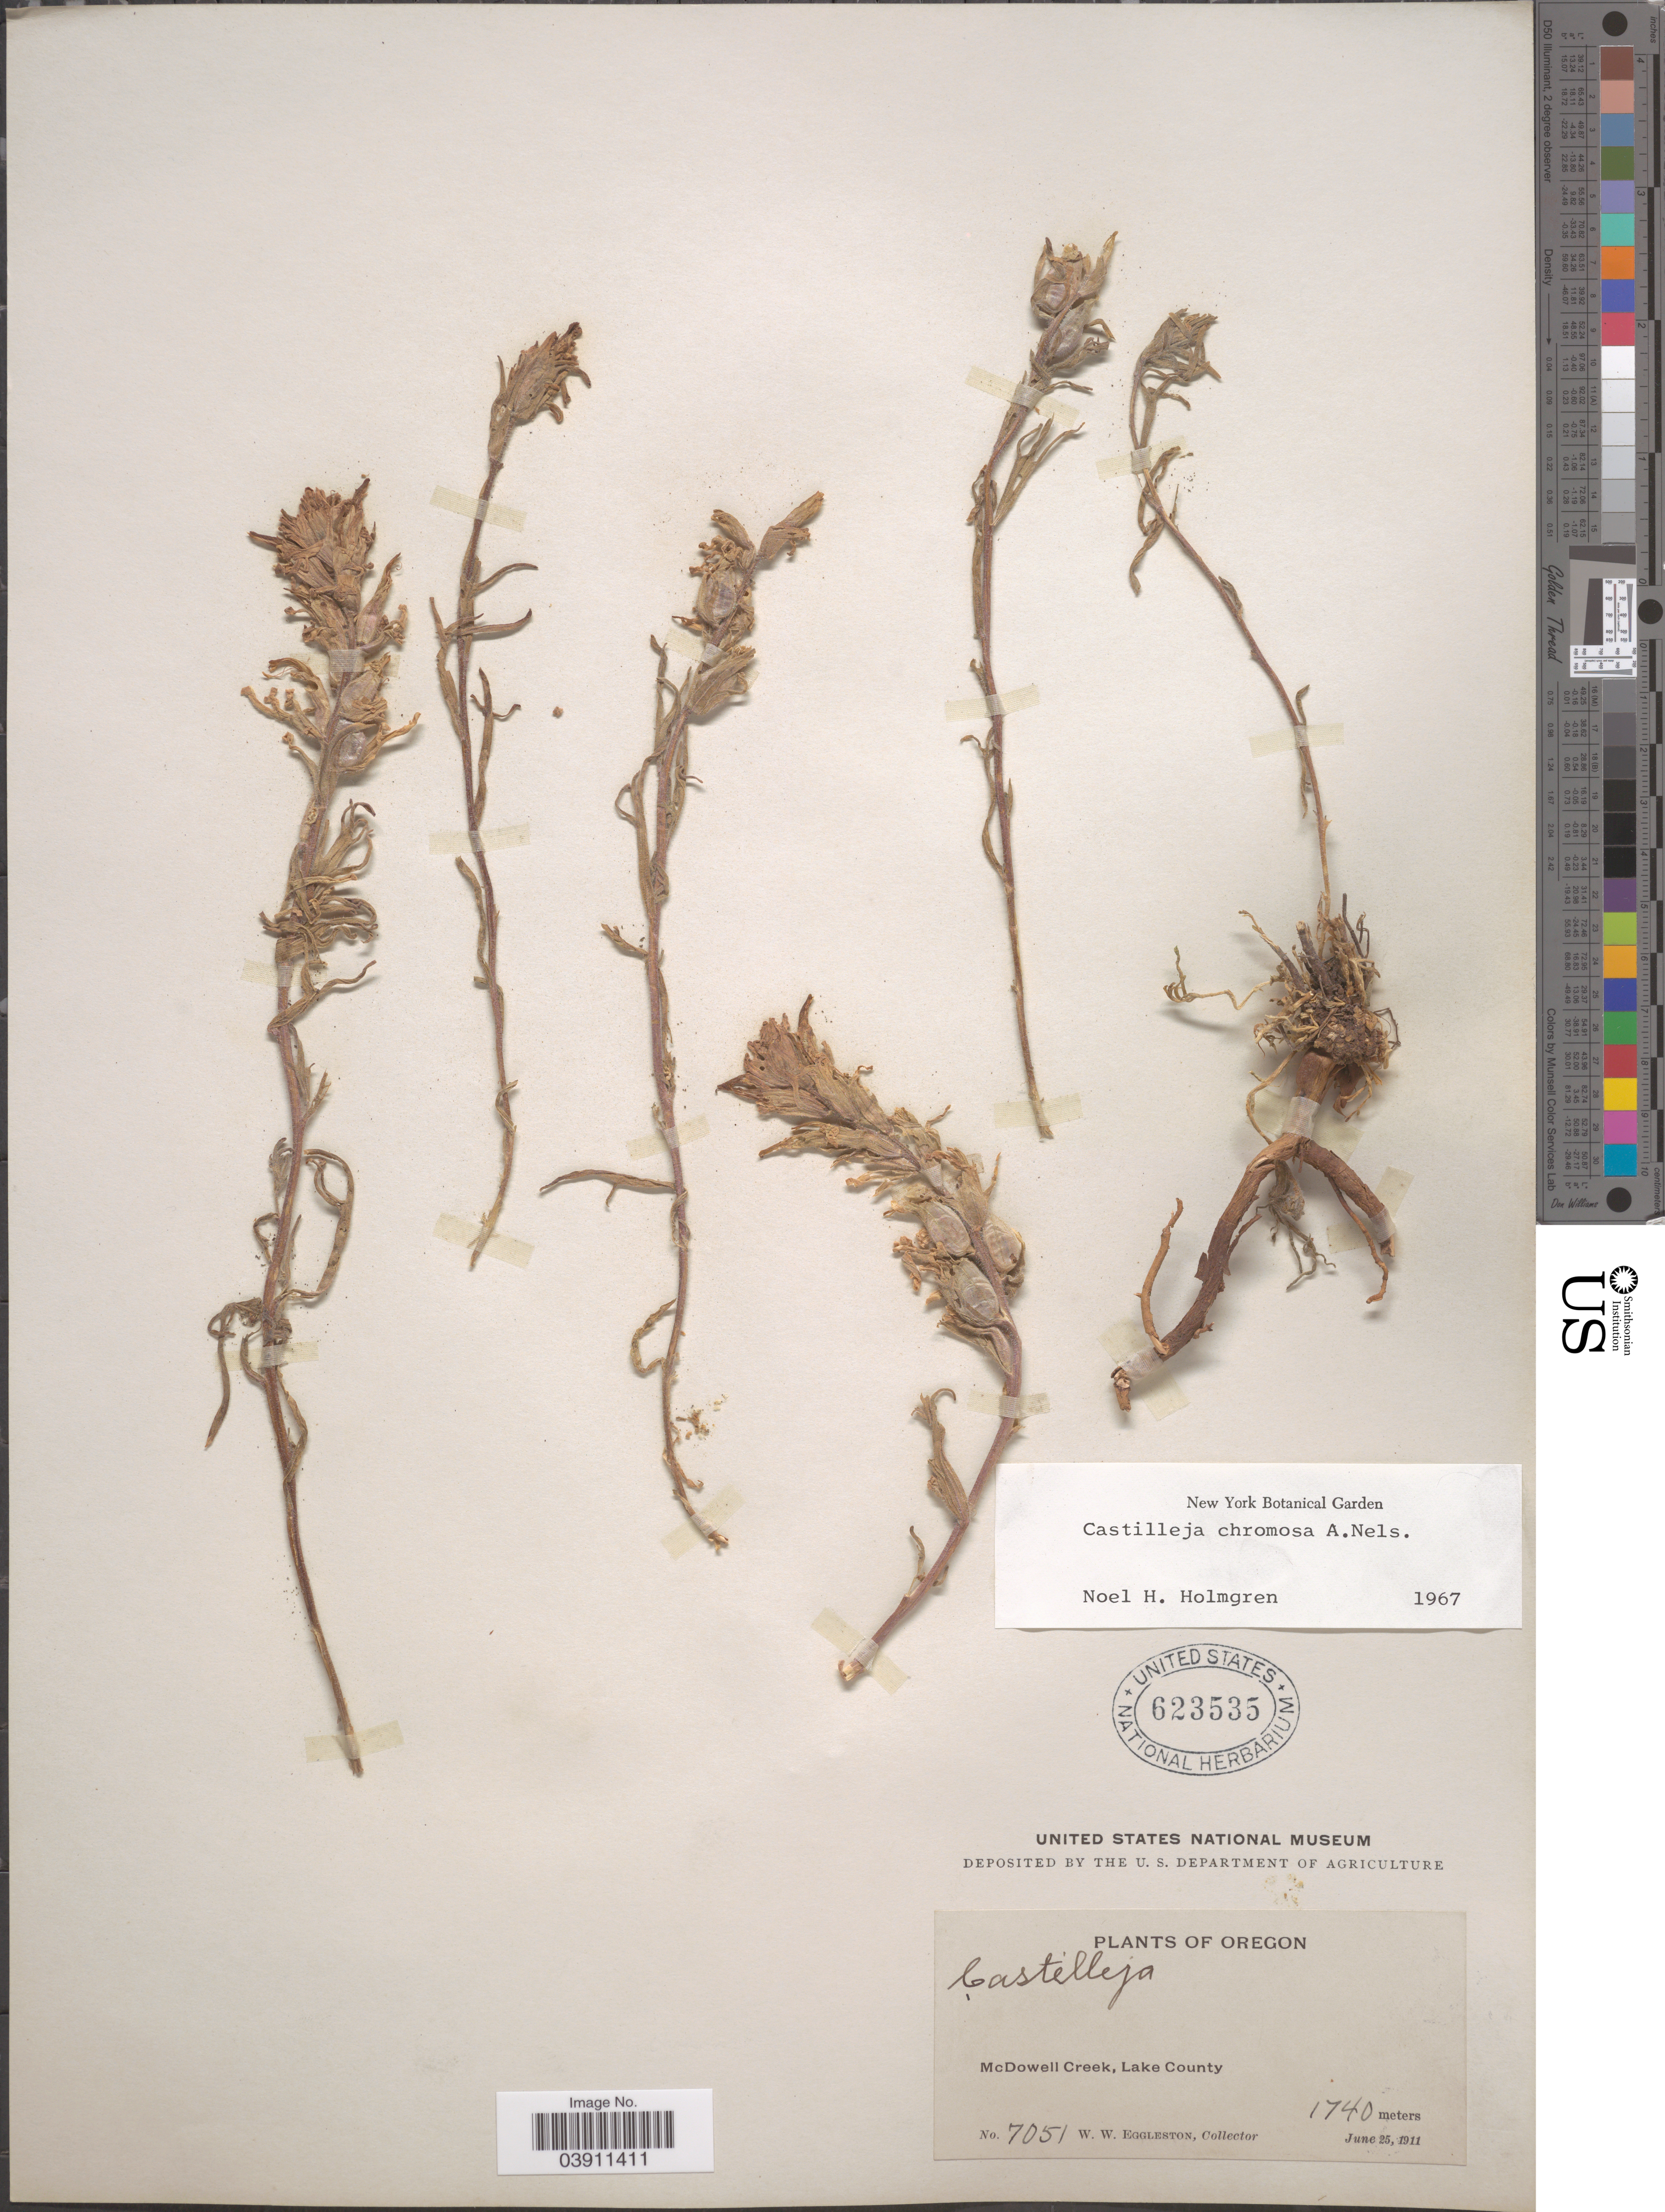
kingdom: Plantae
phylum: Tracheophyta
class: Magnoliopsida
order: Lamiales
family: Orobanchaceae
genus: Castilleja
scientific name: Castilleja chromosa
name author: A. Nelson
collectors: W. W. Eggleston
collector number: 7051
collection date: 1911-06-25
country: United States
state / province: Oregon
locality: McDowell Creek, Lake County.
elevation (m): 1740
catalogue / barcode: US 623535